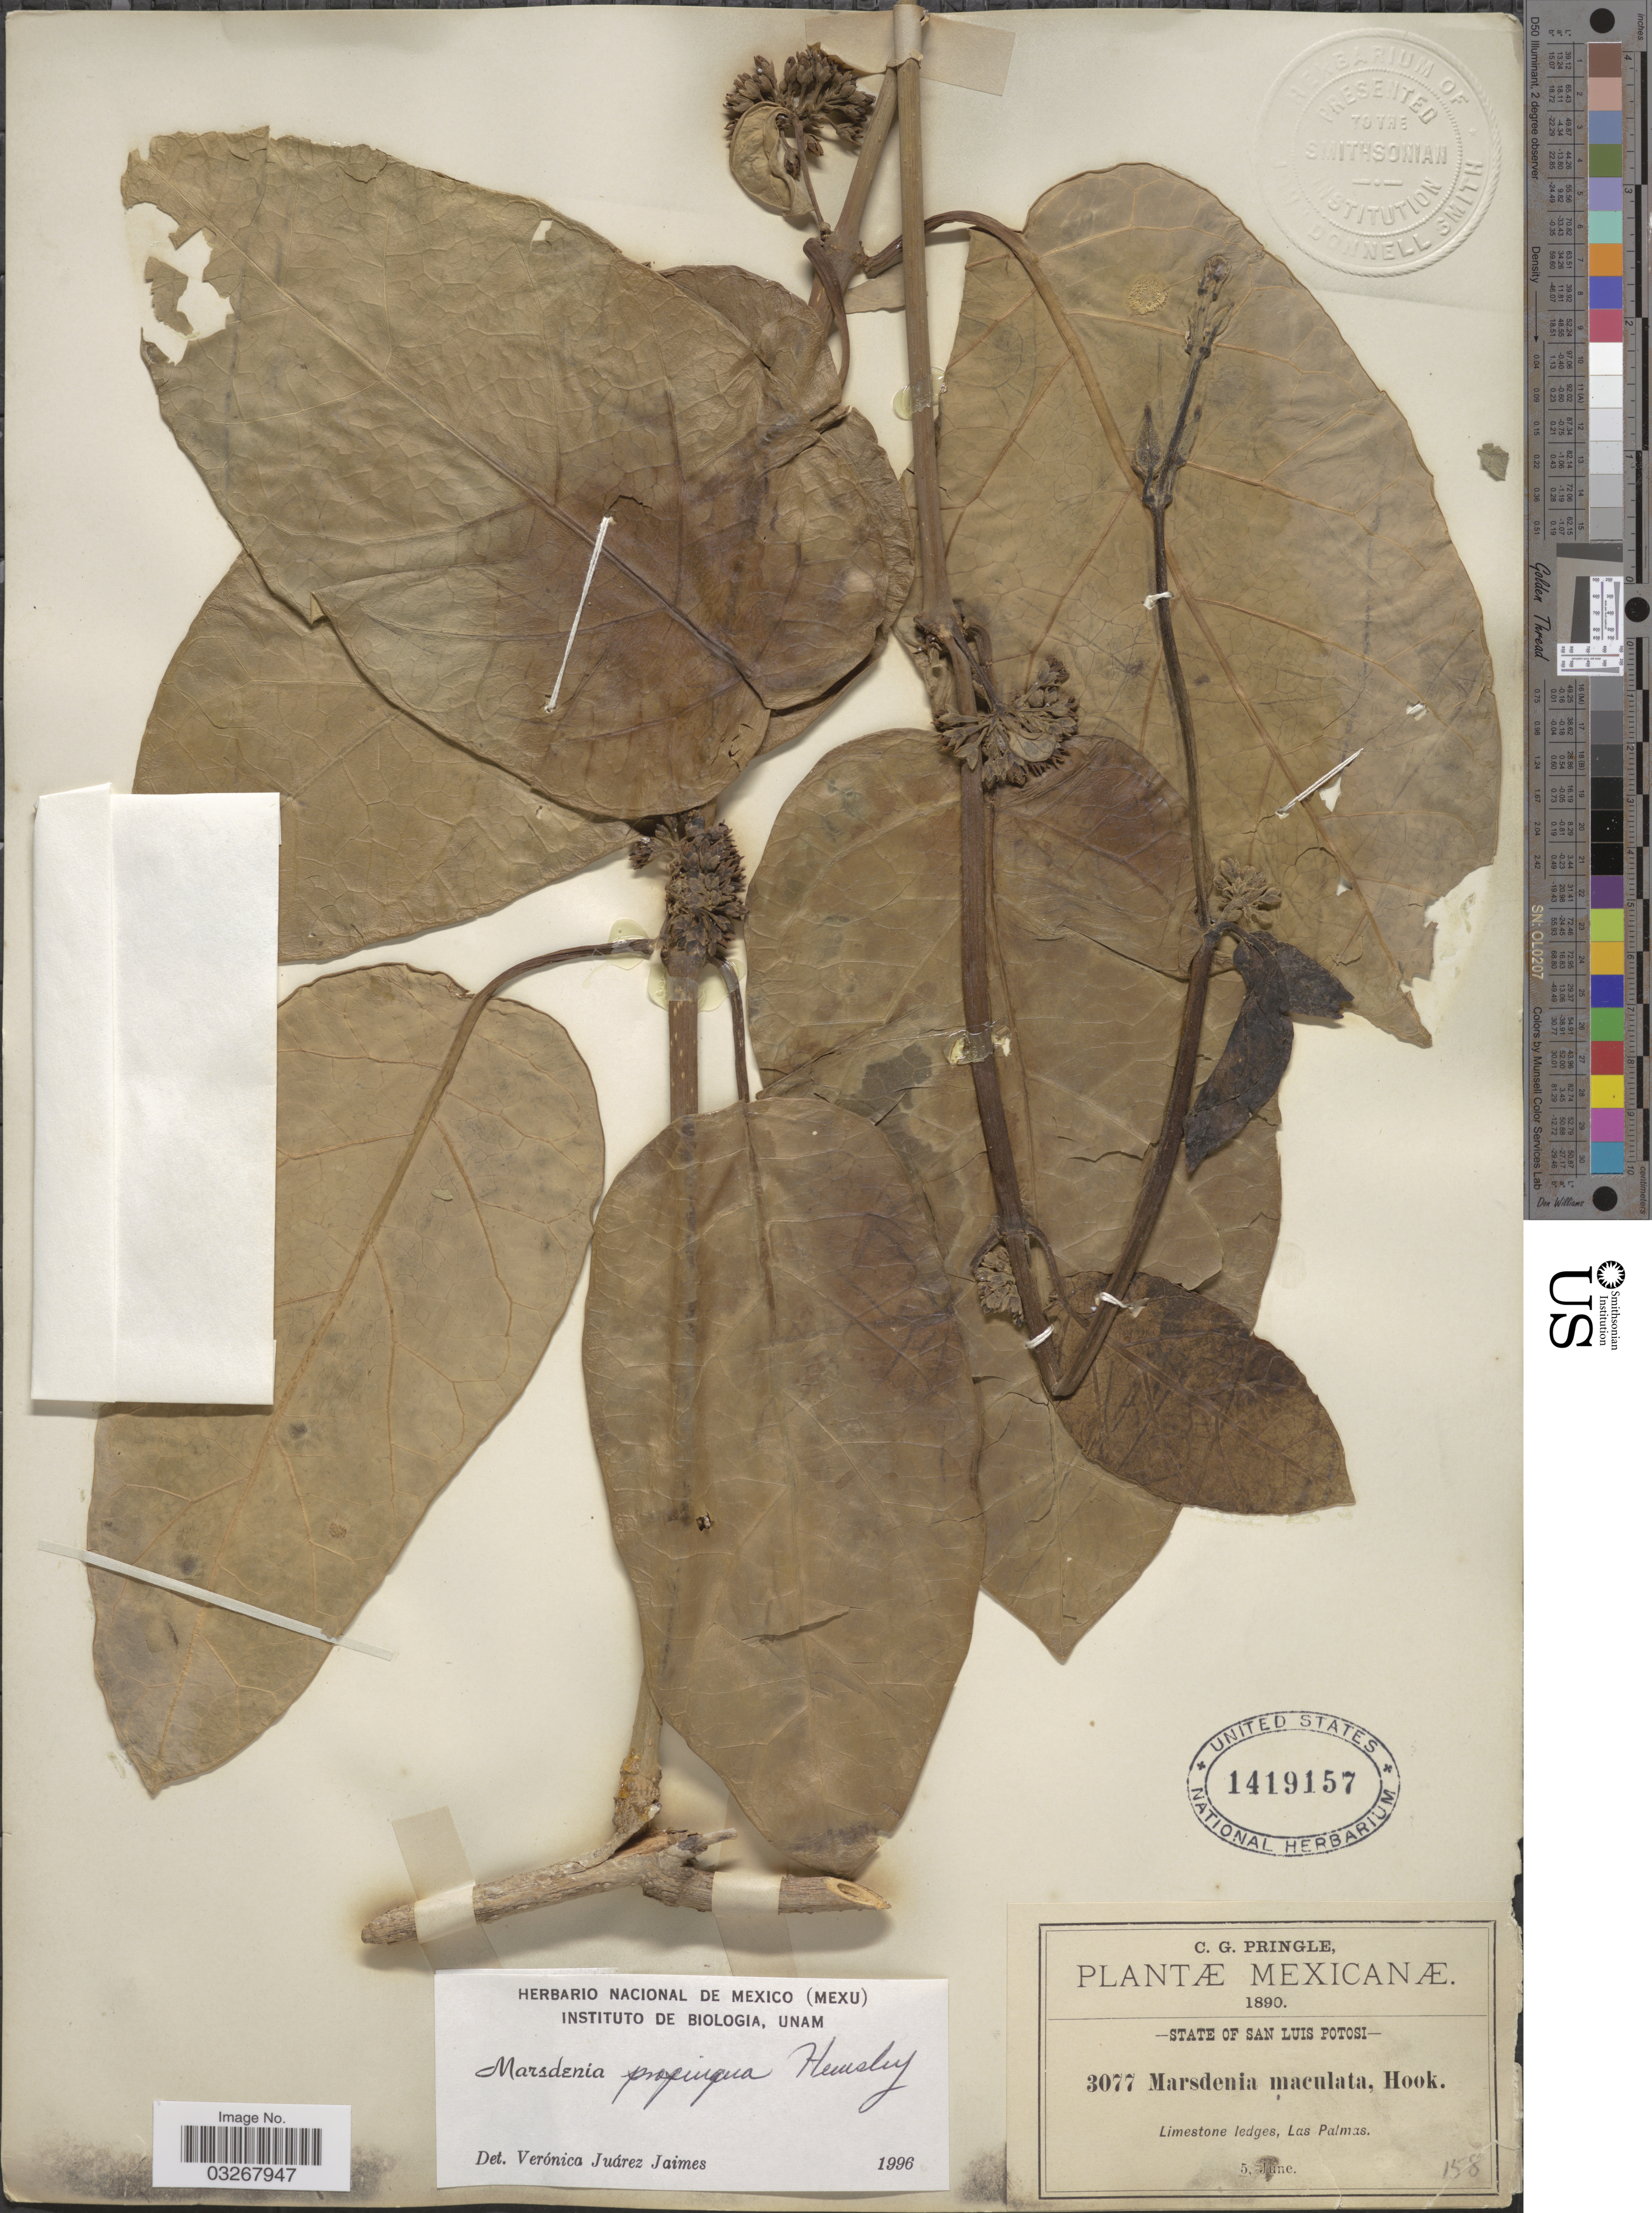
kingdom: Plantae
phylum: Tracheophyta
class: Magnoliopsida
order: Gentianales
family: Apocynaceae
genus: Marsdenia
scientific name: Marsdenia propinqua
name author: Hemsl.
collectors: C. G. Pringle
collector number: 3077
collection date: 1890-06-05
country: Mexico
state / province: San Luis Potosí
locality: Limestone ledges, Las Palmas.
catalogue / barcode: US 1419157